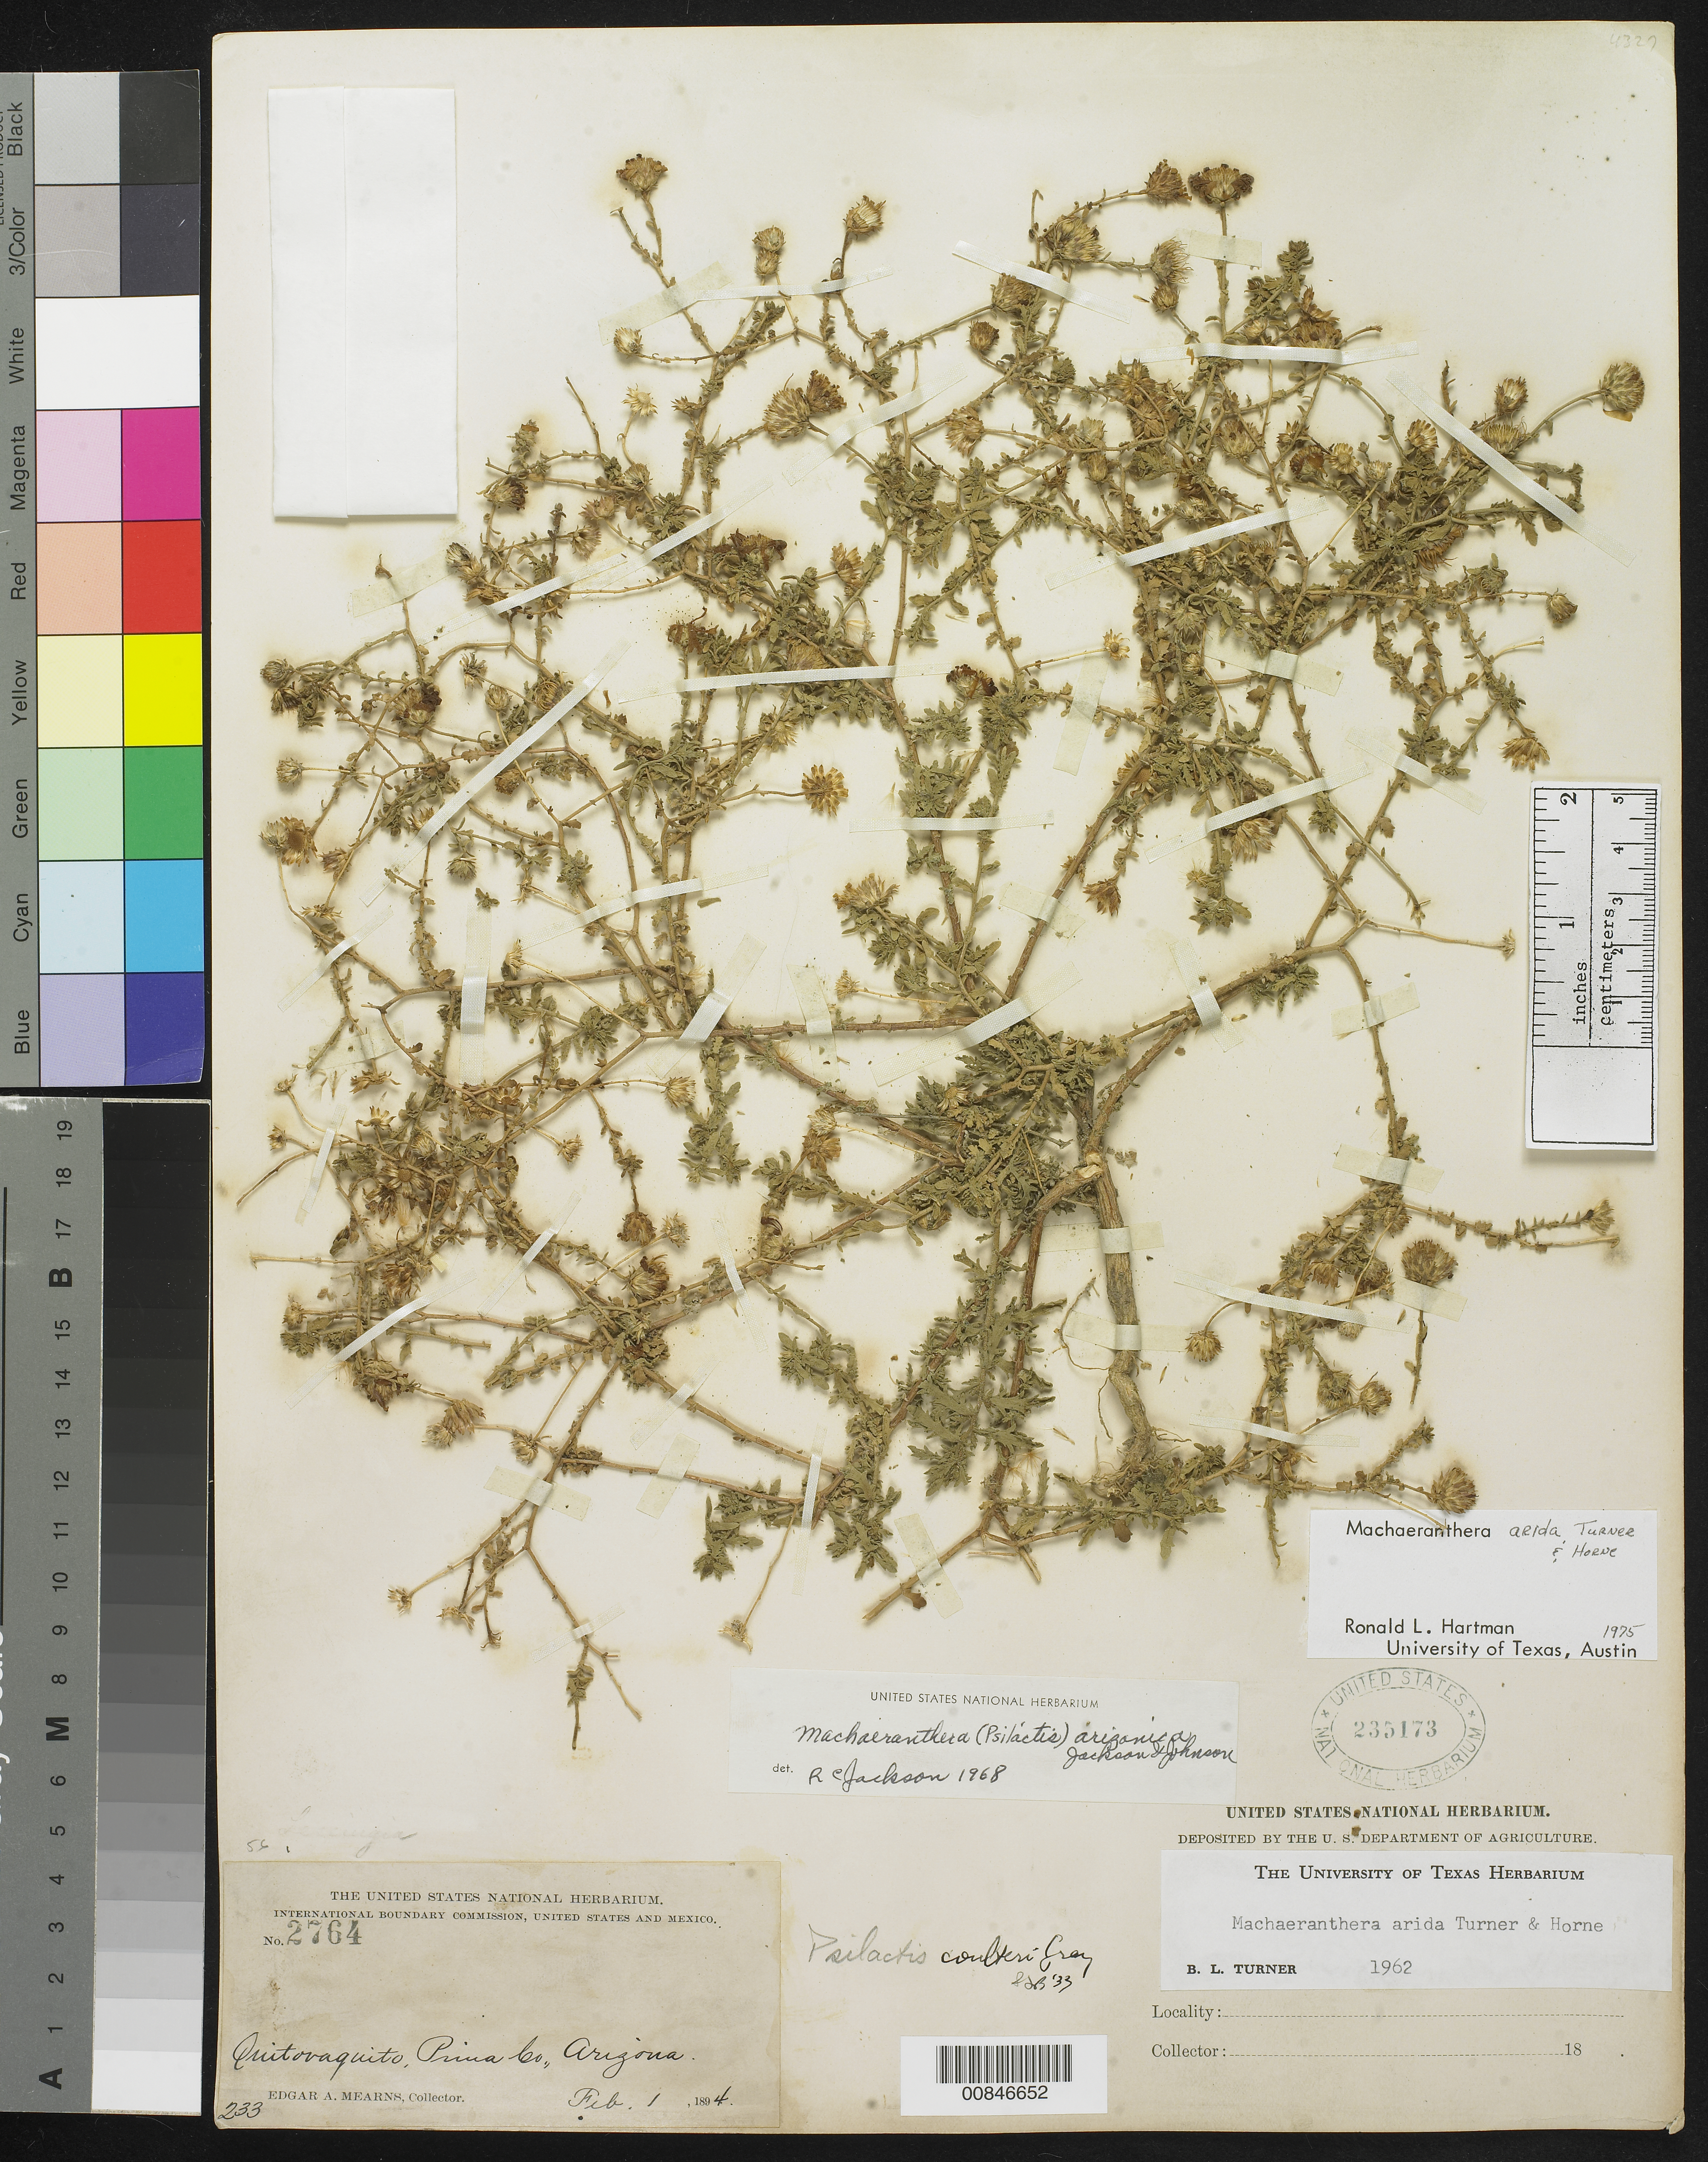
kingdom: Plantae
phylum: Tracheophyta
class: Magnoliopsida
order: Asterales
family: Asteraceae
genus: Machaeranthera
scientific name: Machaeranthera arida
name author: B.L. Turner & D.B. Horne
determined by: Hartman, R. L.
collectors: E. A. Mearns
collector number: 2764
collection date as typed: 01 Feb 1894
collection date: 1894-02-01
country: United States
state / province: Arizona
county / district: Pima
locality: Quitovaquito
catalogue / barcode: US 235173